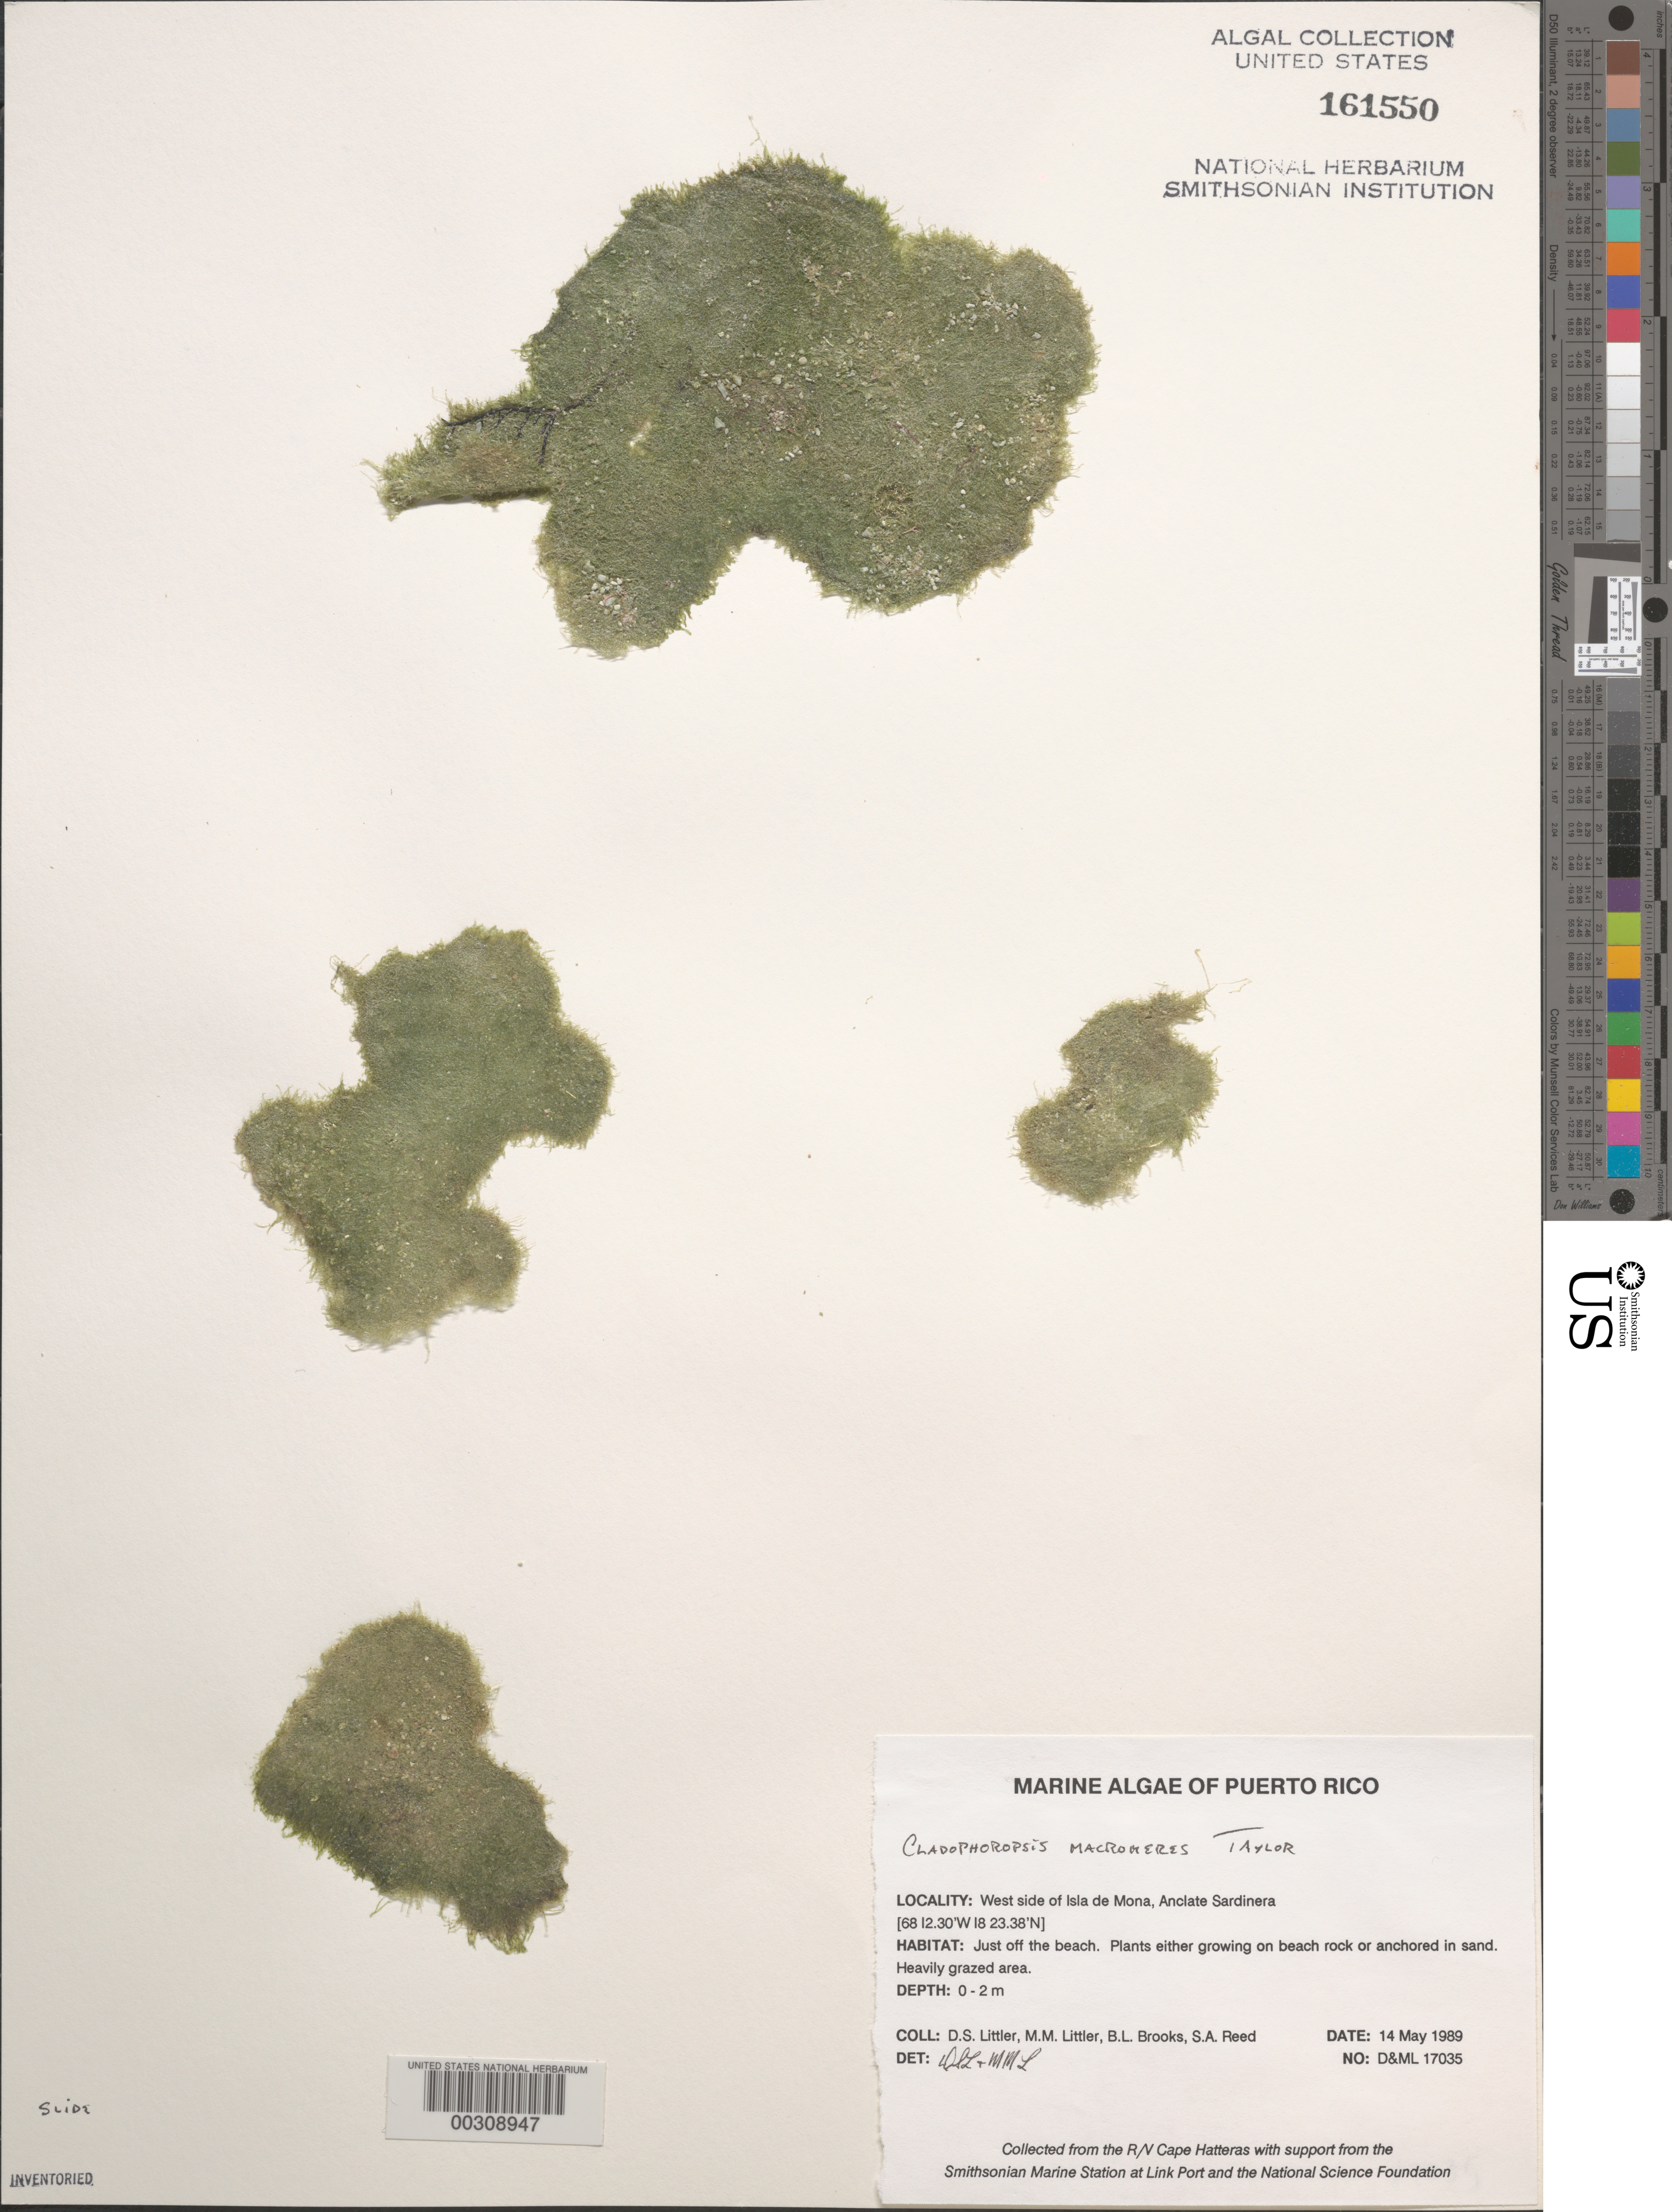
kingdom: Plantae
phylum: Chlorophyta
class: Ulvophyceae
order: Siphonocladales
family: Boodleaceae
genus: Cladophoropsis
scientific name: Cladophoropsis macromeres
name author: W.R. Taylor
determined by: Littler, D. S.; Littler, M. M.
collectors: D. S. Littler, M. M. Littler, B. Brooks & S. Reed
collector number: D&ML 17035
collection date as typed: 14 May 1989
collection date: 1989-05-14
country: Puerto Rico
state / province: Mayaguez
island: Isla de Mona (Isla Mona)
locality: Anclate Sardinera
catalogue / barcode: US 161550